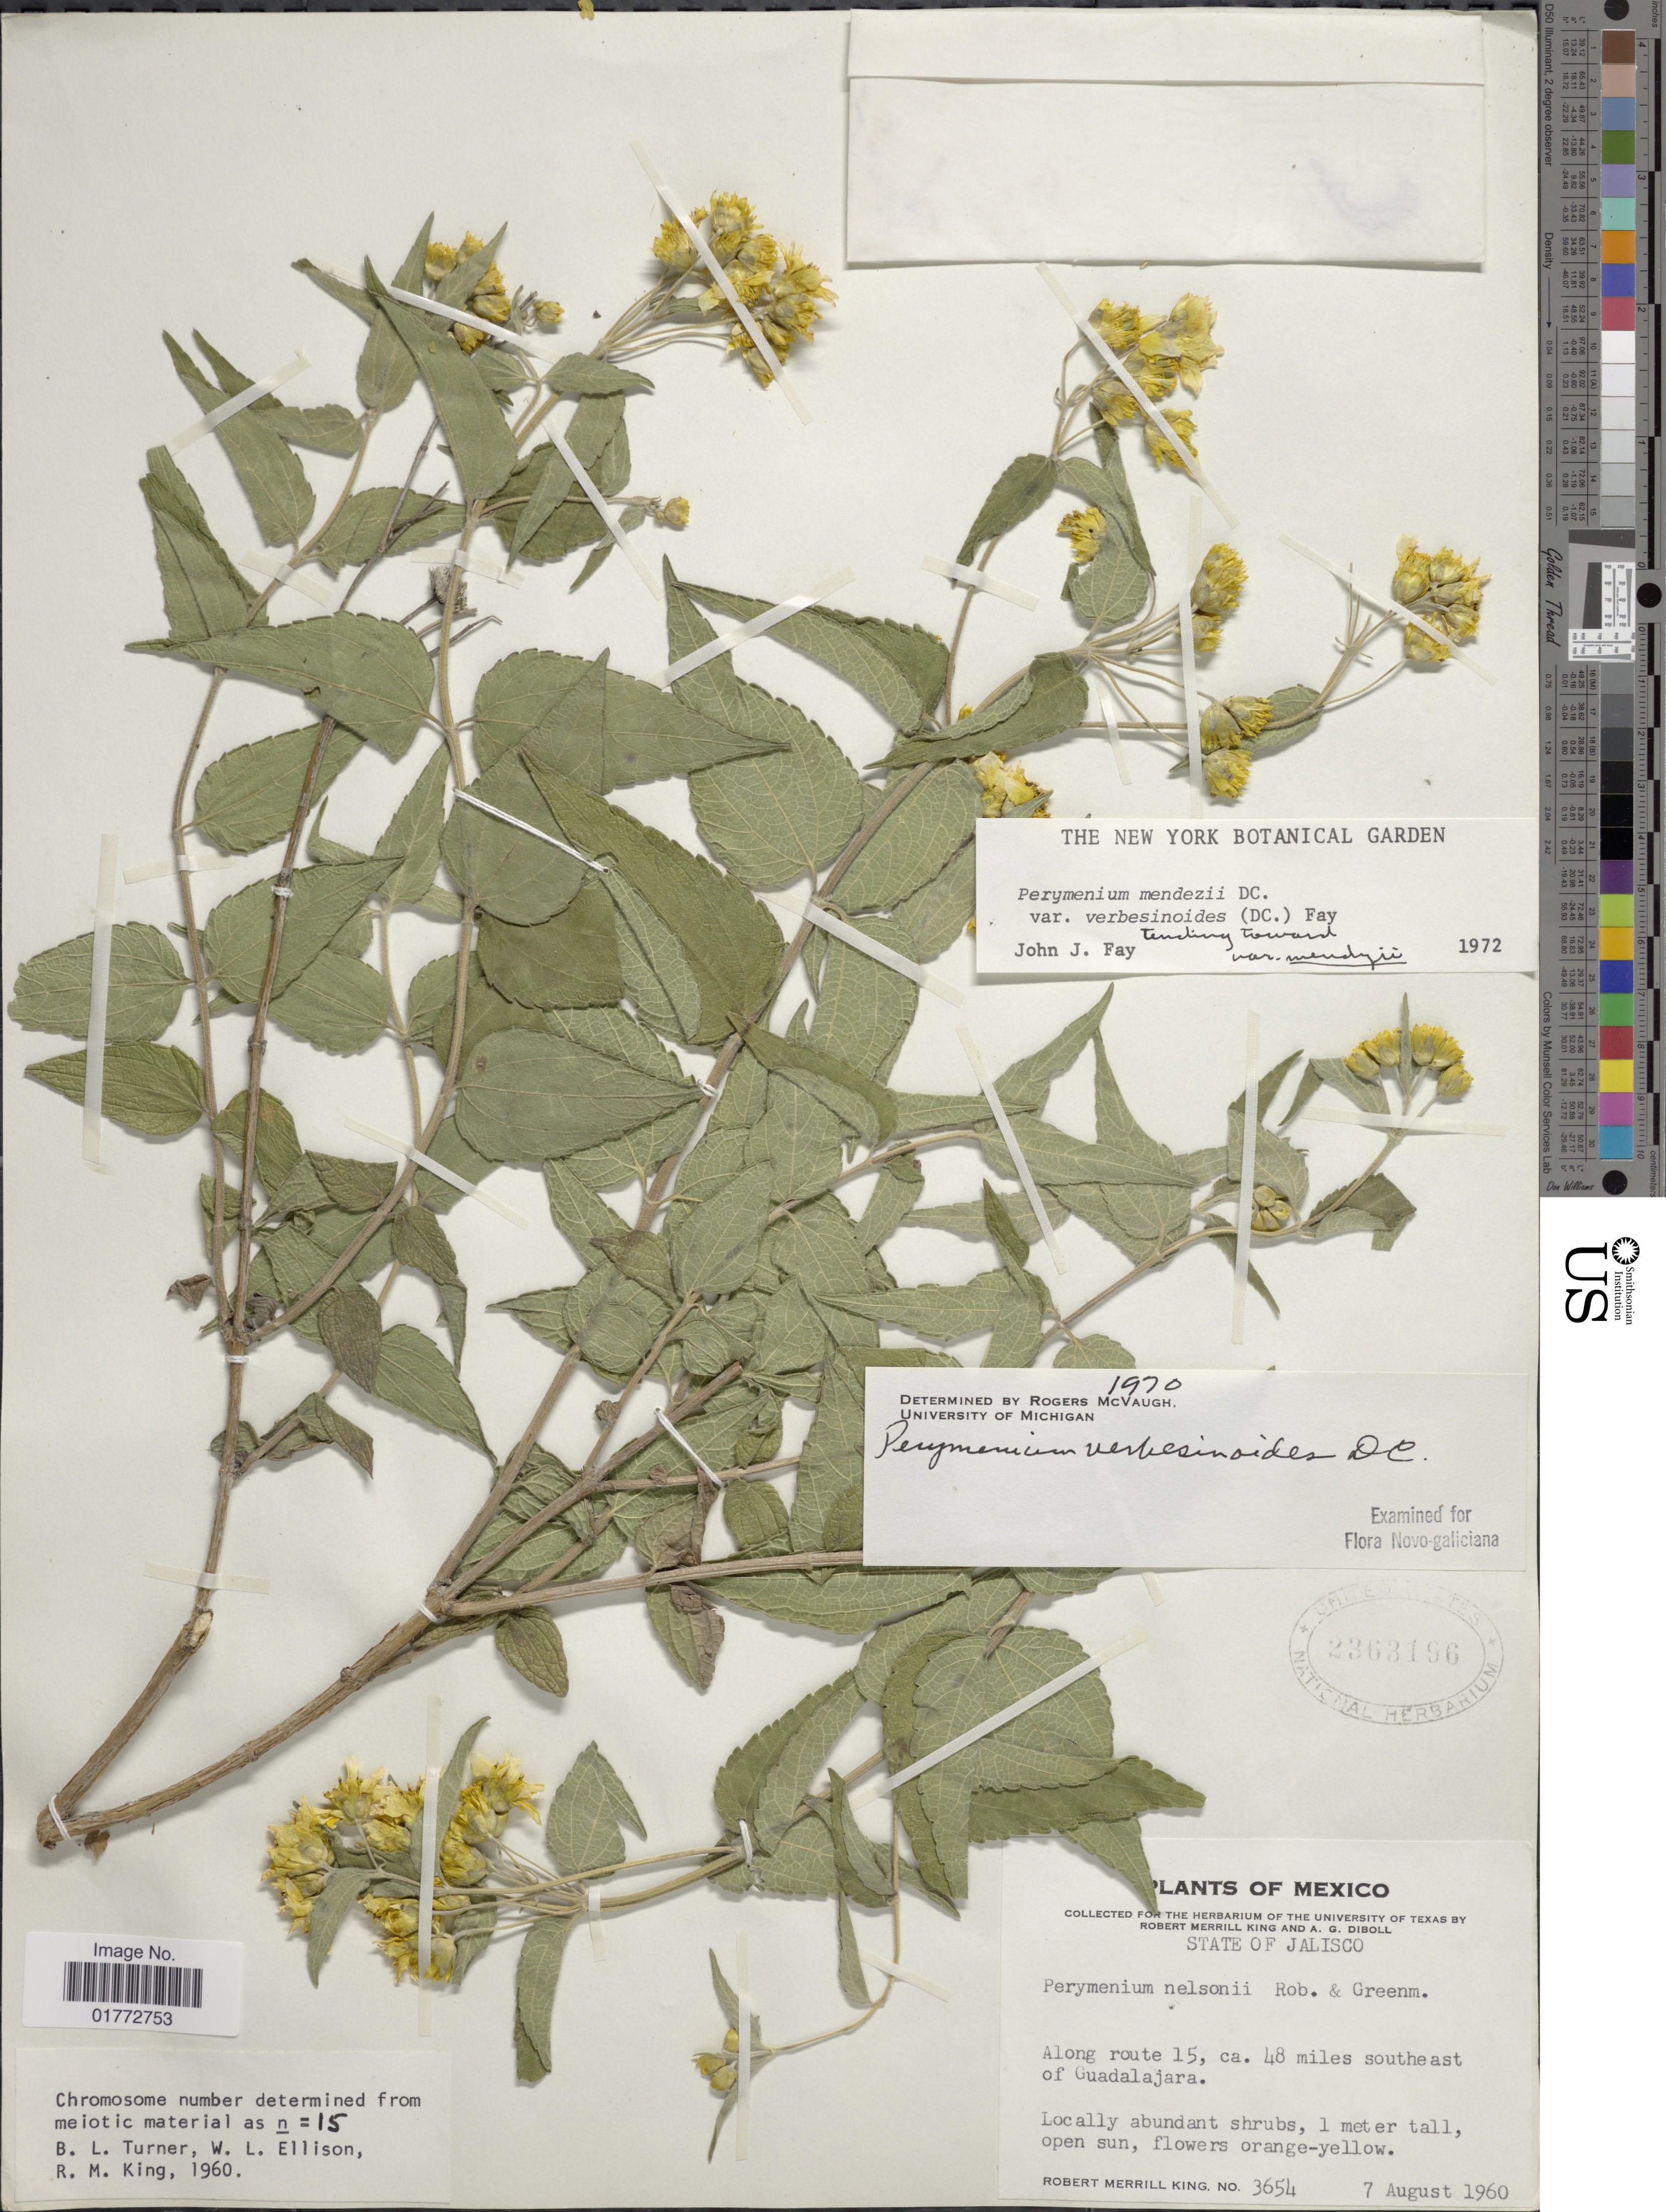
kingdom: Plantae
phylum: Tracheophyta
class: Magnoliopsida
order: Asterales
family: Asteraceae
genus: Perymenium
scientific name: Perymenium mendezii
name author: DC.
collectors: R. M. King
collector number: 3654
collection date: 1960-08-07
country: Mexico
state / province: Jalisco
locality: Along route 15, ca. 48 miles southeast of Guadalajara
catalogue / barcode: US 2363196